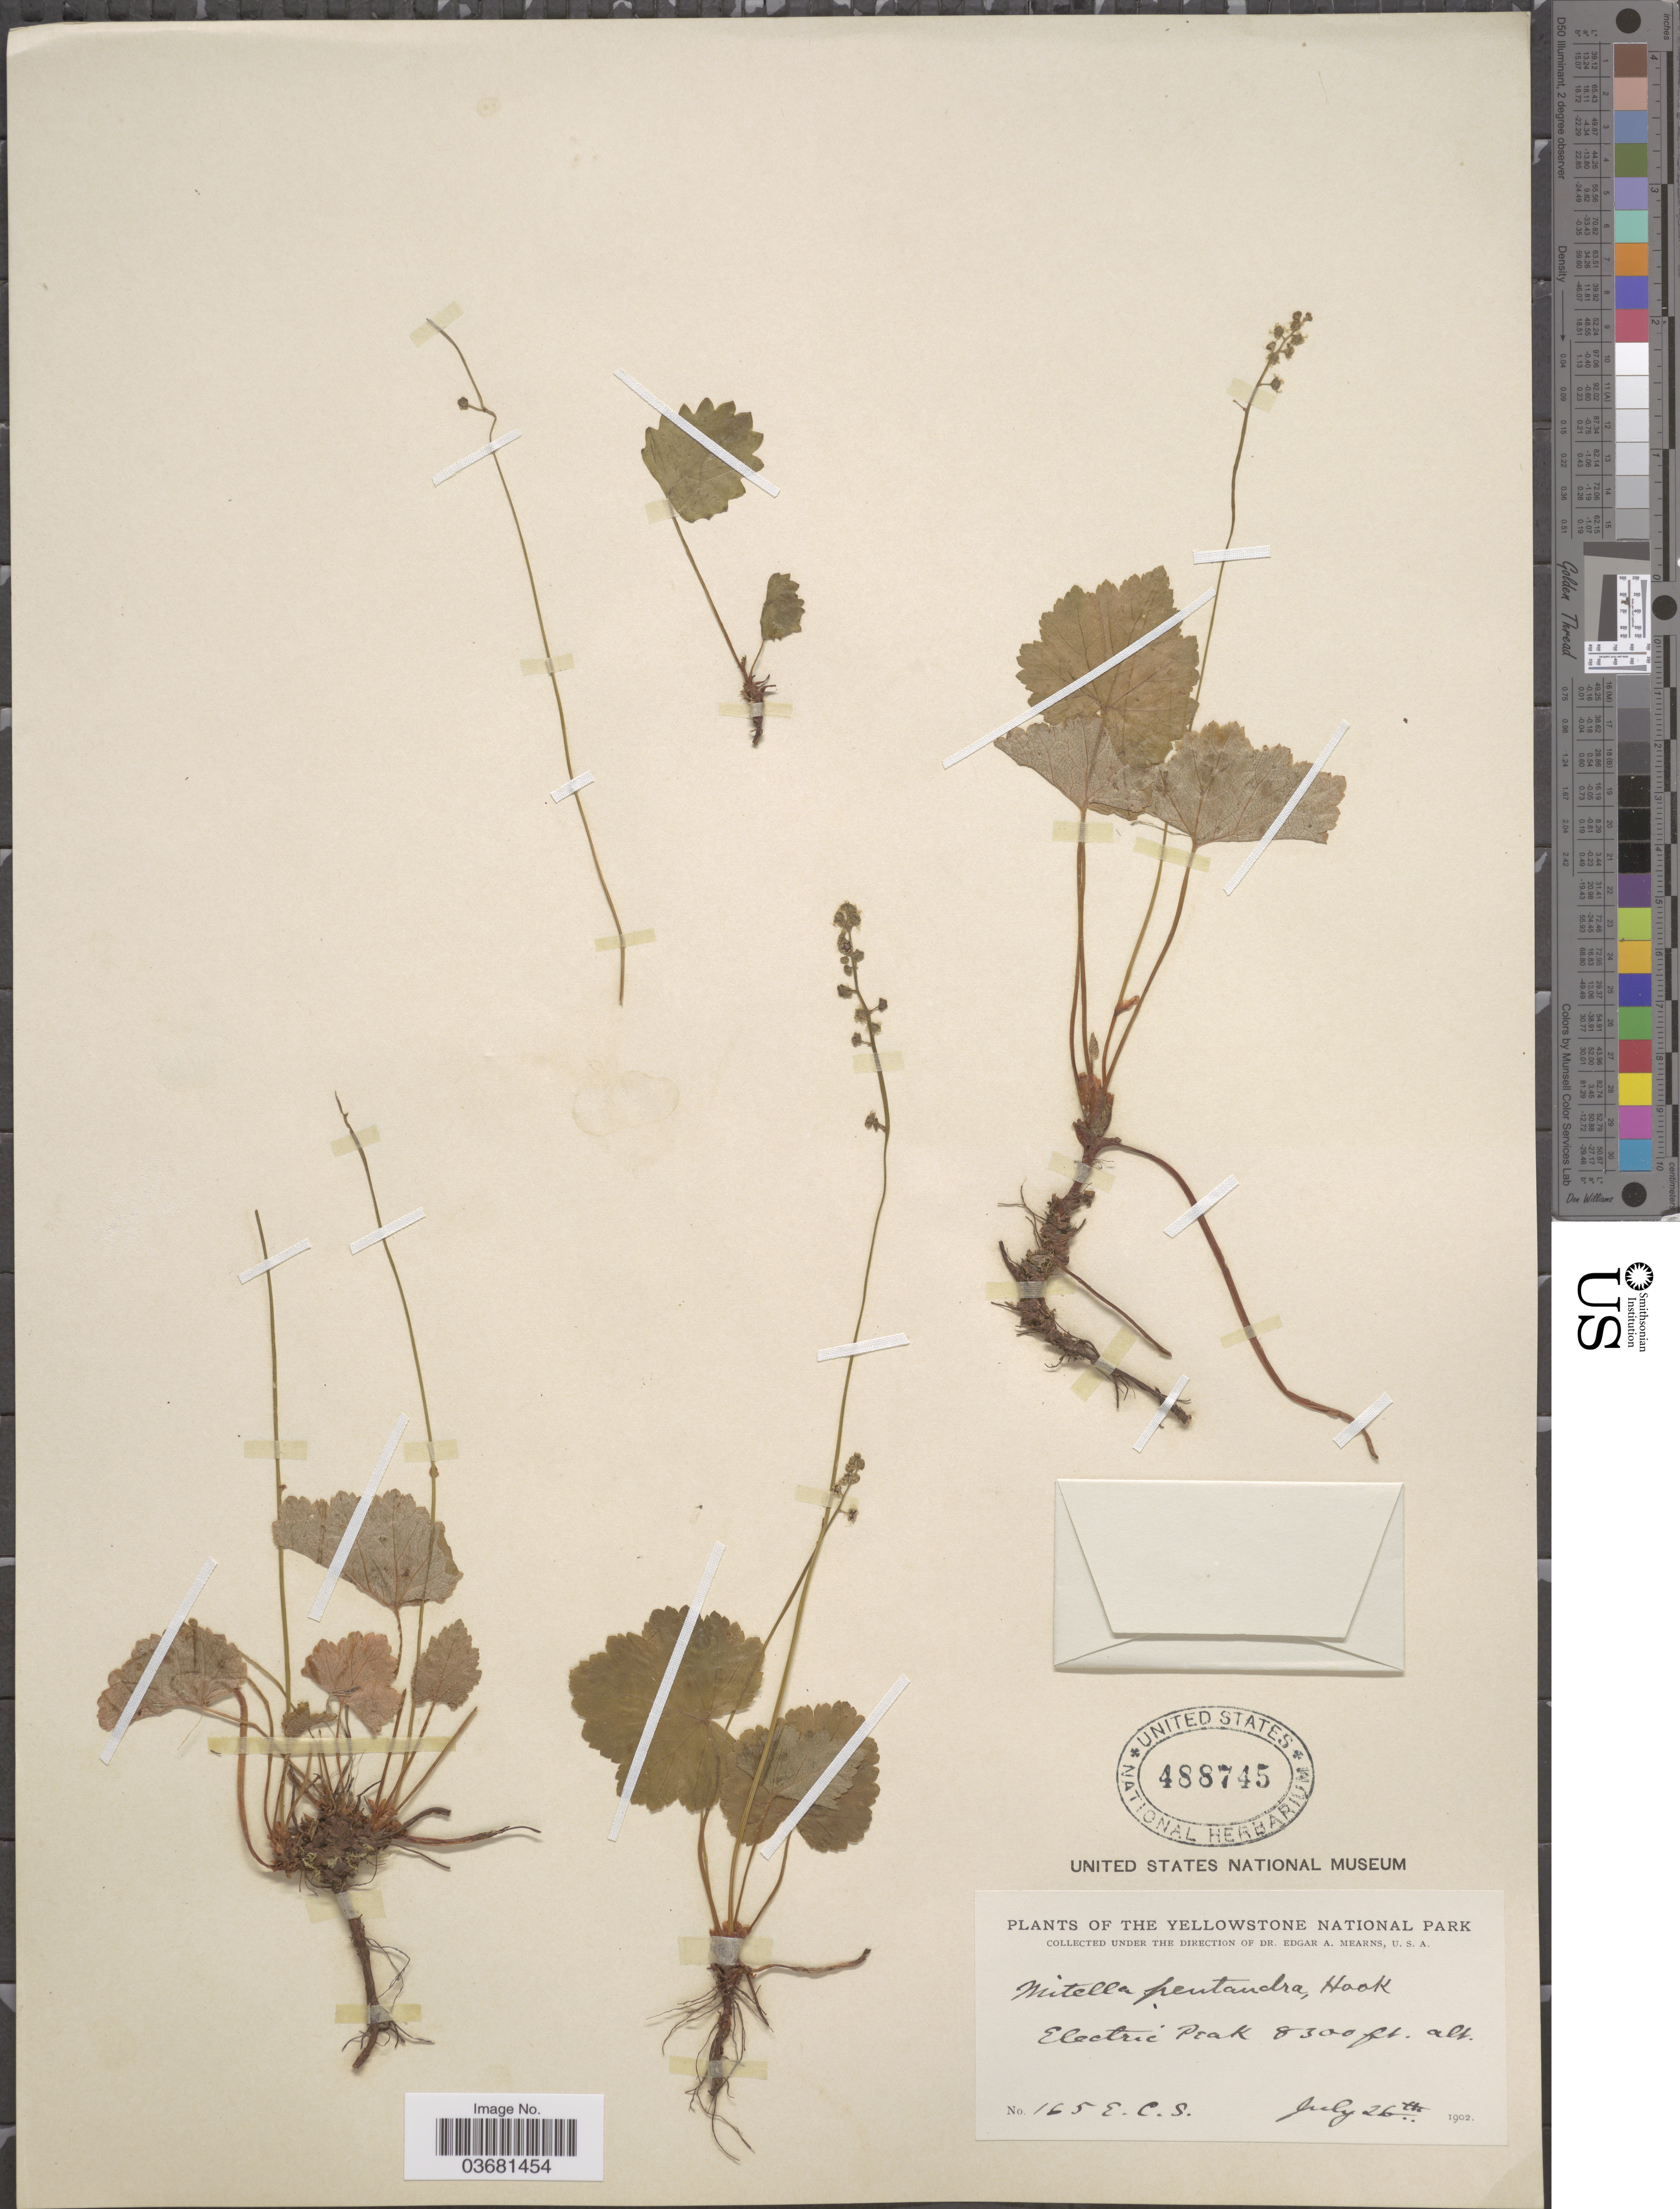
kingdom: Plantae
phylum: Tracheophyta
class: Magnoliopsida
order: Saxifragales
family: Saxifragaceae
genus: Mitella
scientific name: Mitella pentandra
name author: Hook.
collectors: E. C. S.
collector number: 165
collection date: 1902-07-26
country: United States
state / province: Montana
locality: The Yellowstone National Park. Electric Peak.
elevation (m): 2530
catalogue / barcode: US 488745